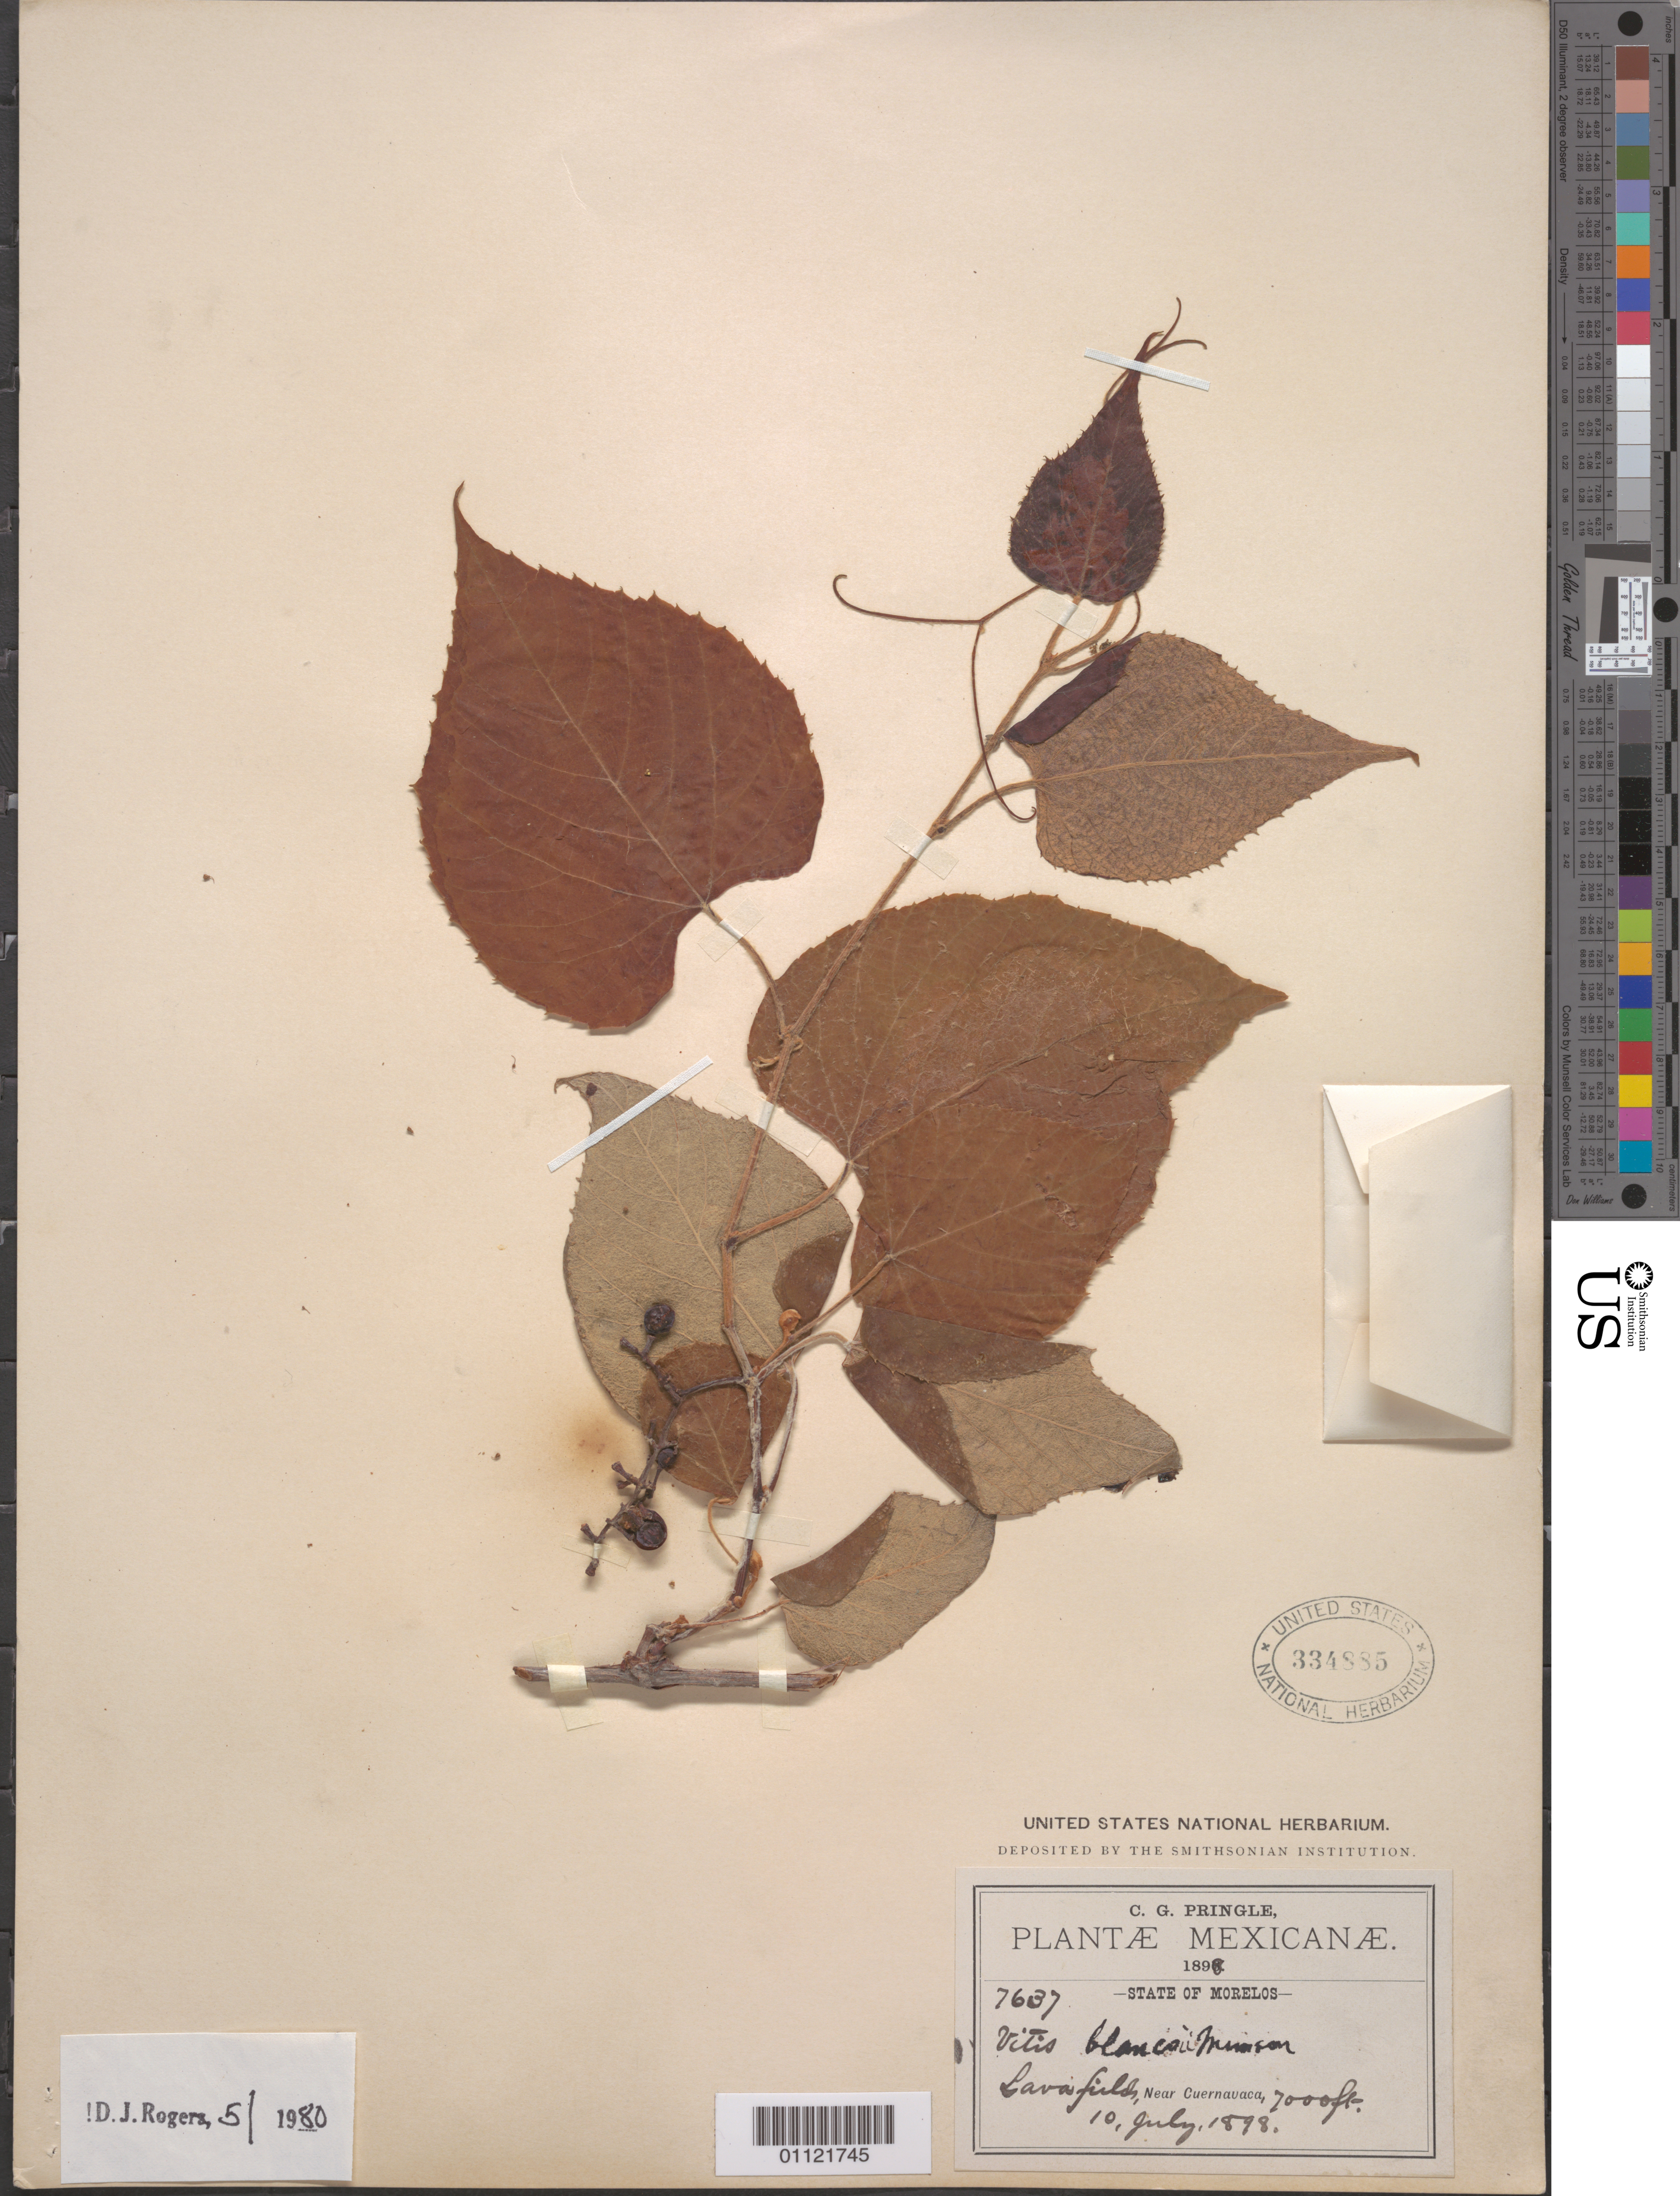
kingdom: Plantae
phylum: Tracheophyta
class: Magnoliopsida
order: Vitales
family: Vitaceae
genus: Vitis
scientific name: Vitis blancoii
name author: Munson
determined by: Rogers, D. J.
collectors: C. G. Pringle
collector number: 7637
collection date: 1898-07-10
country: Mexico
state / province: Morelos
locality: Lavafield, Near Cuernavace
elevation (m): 2134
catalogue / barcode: US 334885